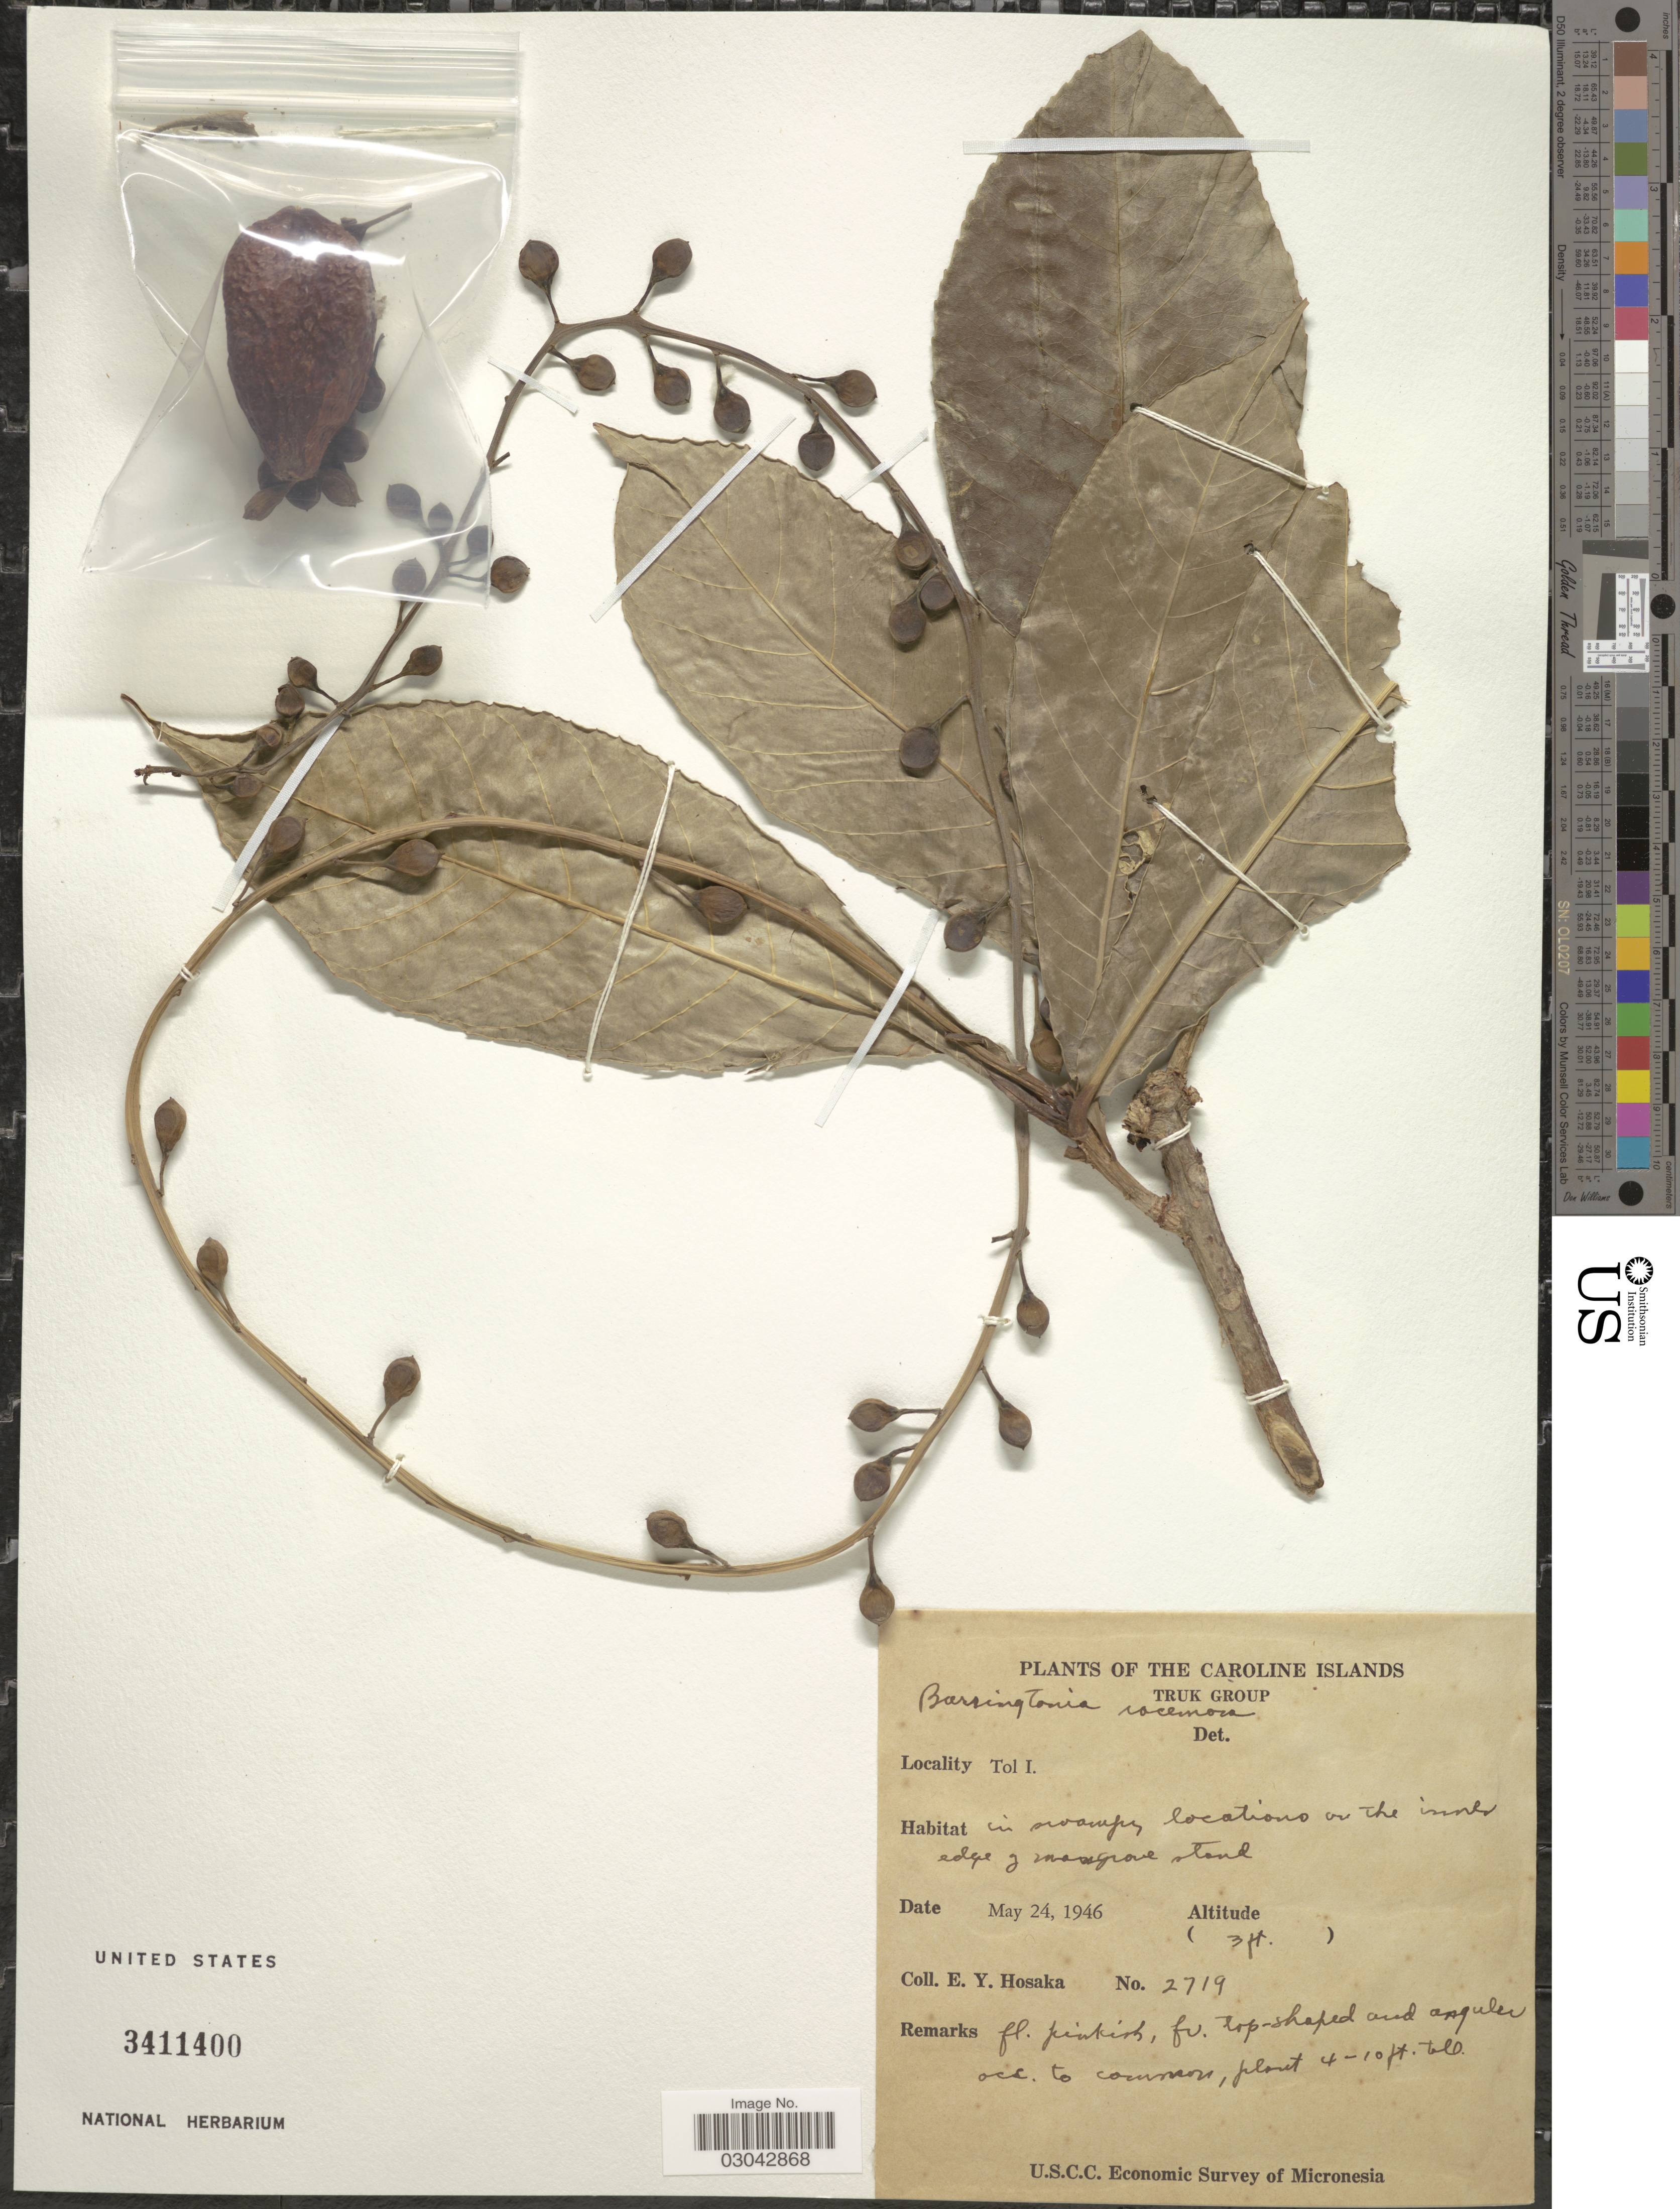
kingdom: Plantae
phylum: Tracheophyta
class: Magnoliopsida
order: Ericales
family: Lecythidaceae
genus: Barringtonia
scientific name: Barringtonia racemosa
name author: (L.) Spreng.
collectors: E. Y. Hosaka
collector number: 2719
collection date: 1946-05-24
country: Micronesia, Federated States of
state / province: Truk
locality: The Caroline Islands, Truk Group, Tol I.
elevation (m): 1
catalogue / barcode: US 3411400